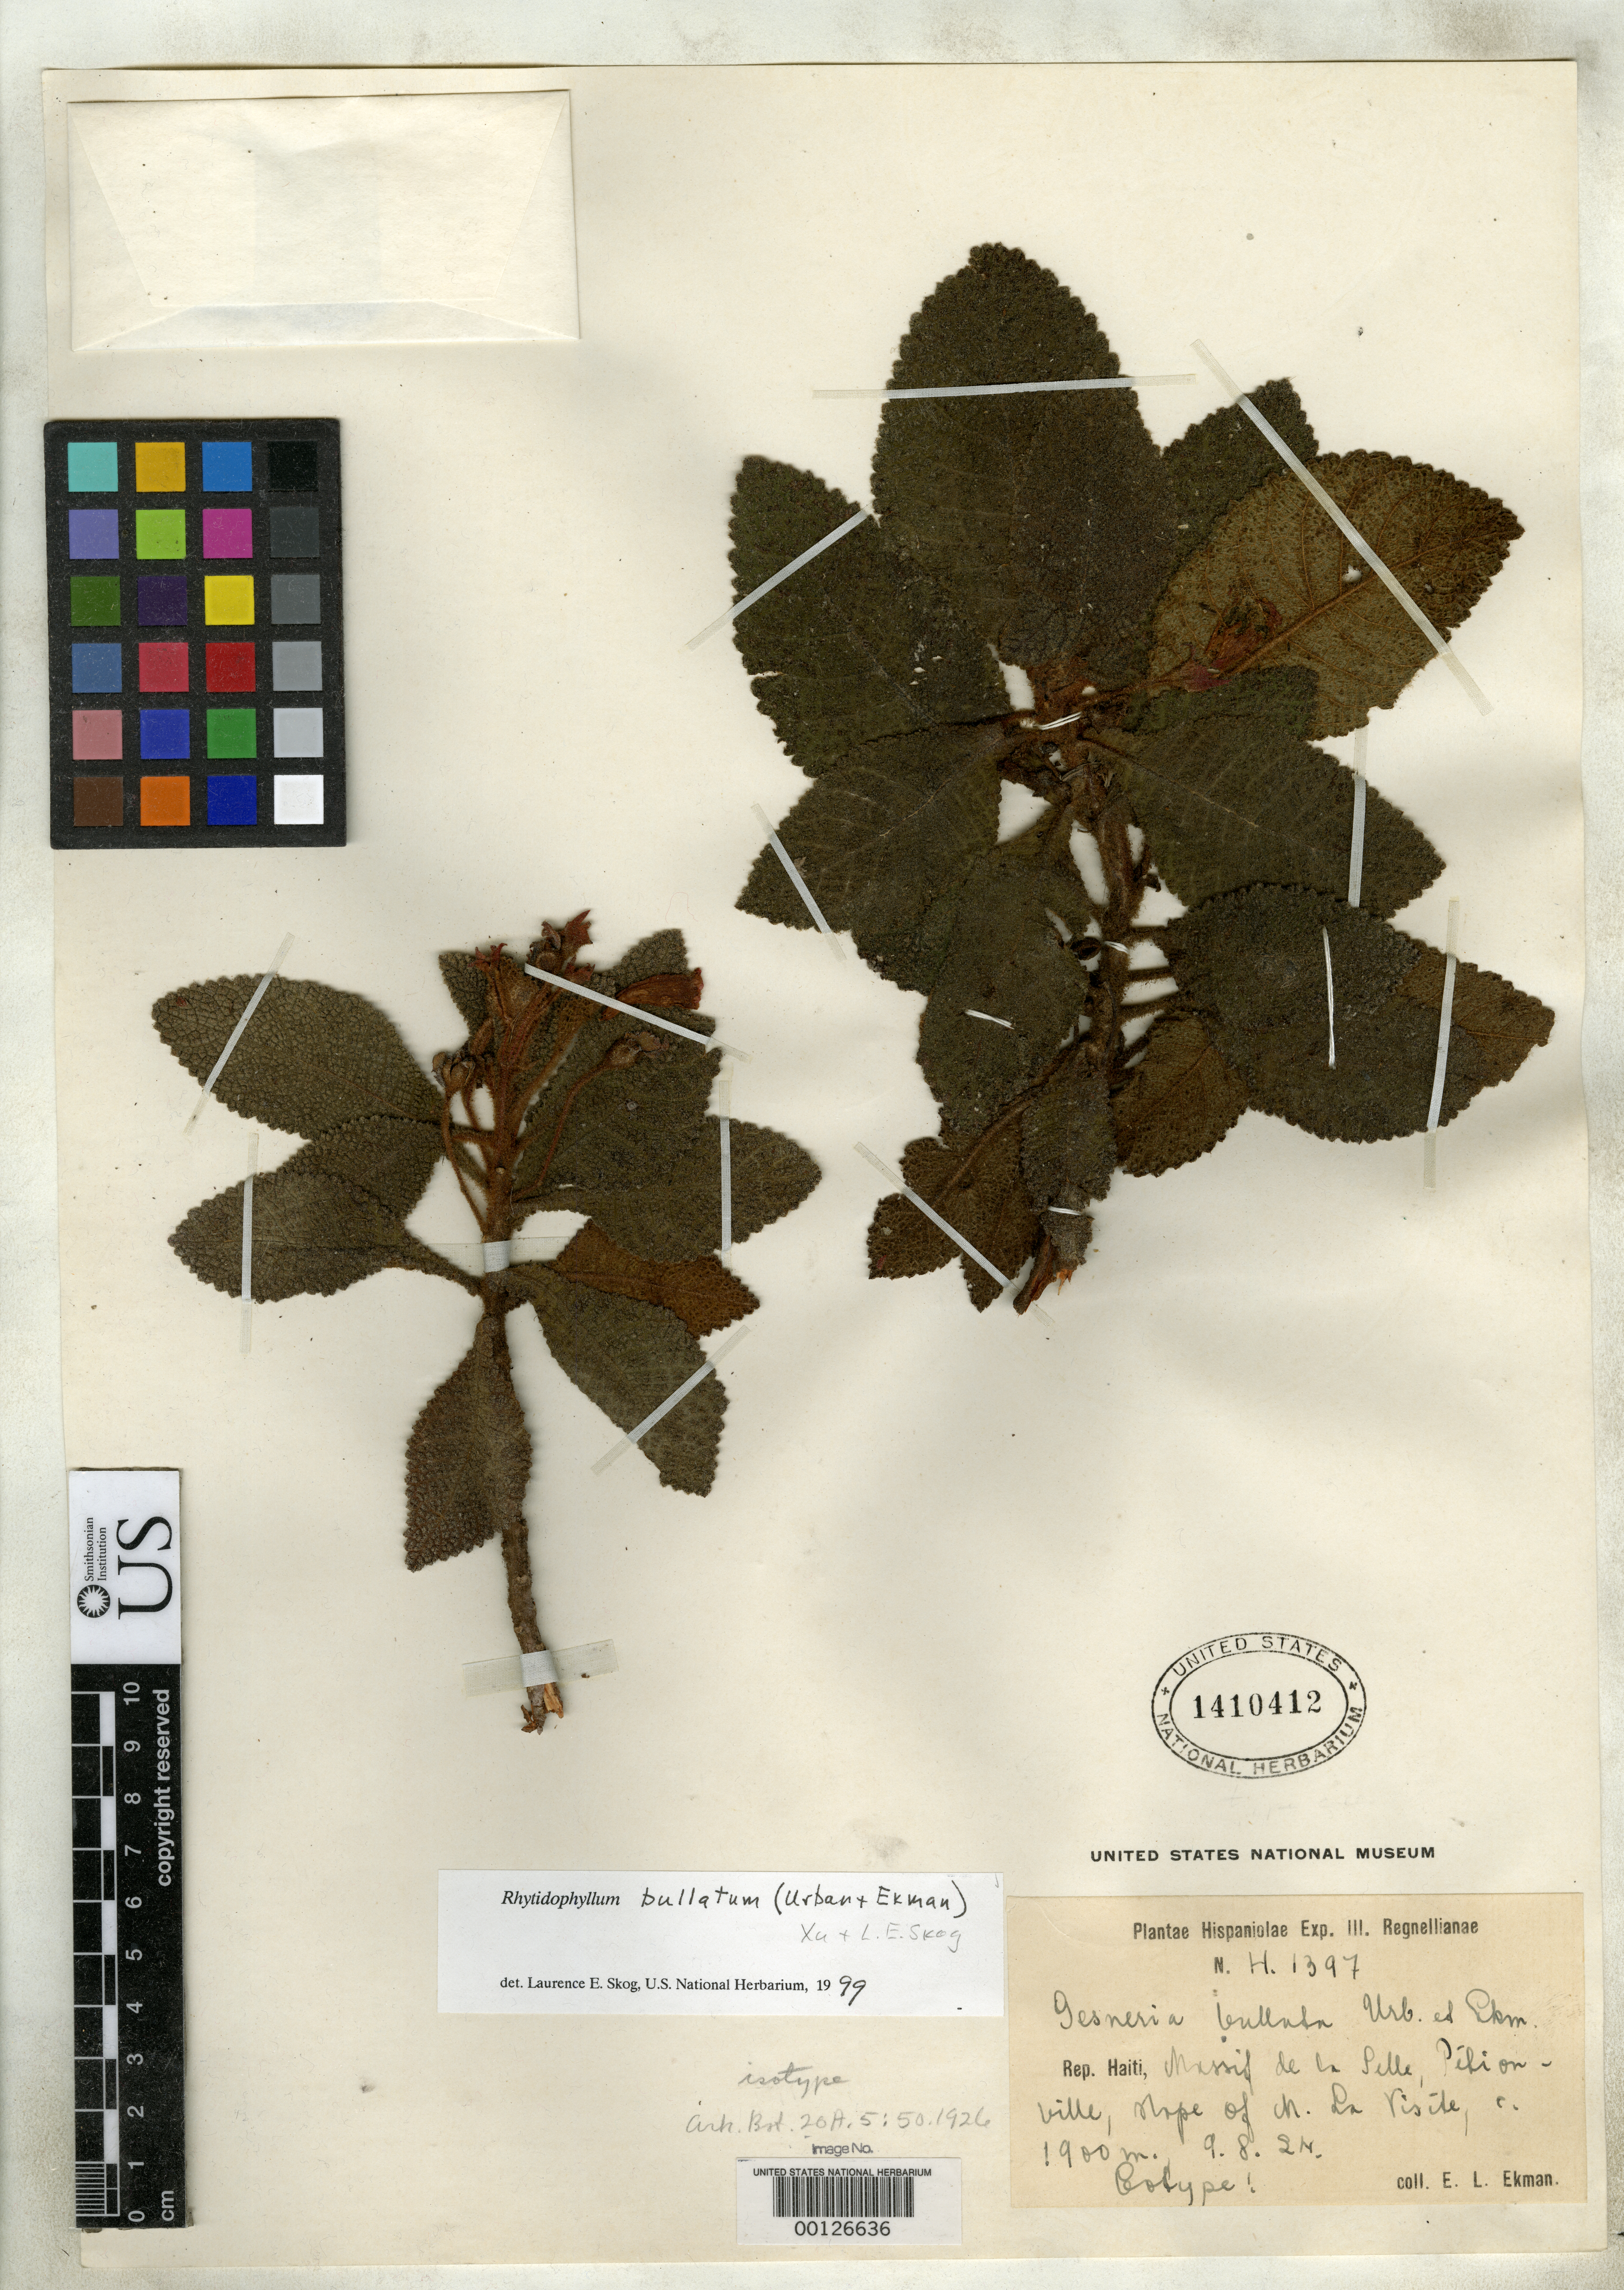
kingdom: Plantae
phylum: Tracheophyta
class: Magnoliopsida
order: Lamiales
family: Gesneriaceae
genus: Gesneria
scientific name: Gesneria bullata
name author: Urb. & Ekman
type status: Isotype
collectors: E. L. Ekman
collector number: H 1397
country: Haiti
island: Hispaniola Island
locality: Massif de La Selle prope Nouvelletouraine in Declivibus Morne La Visite.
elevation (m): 1800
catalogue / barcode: US 1410412